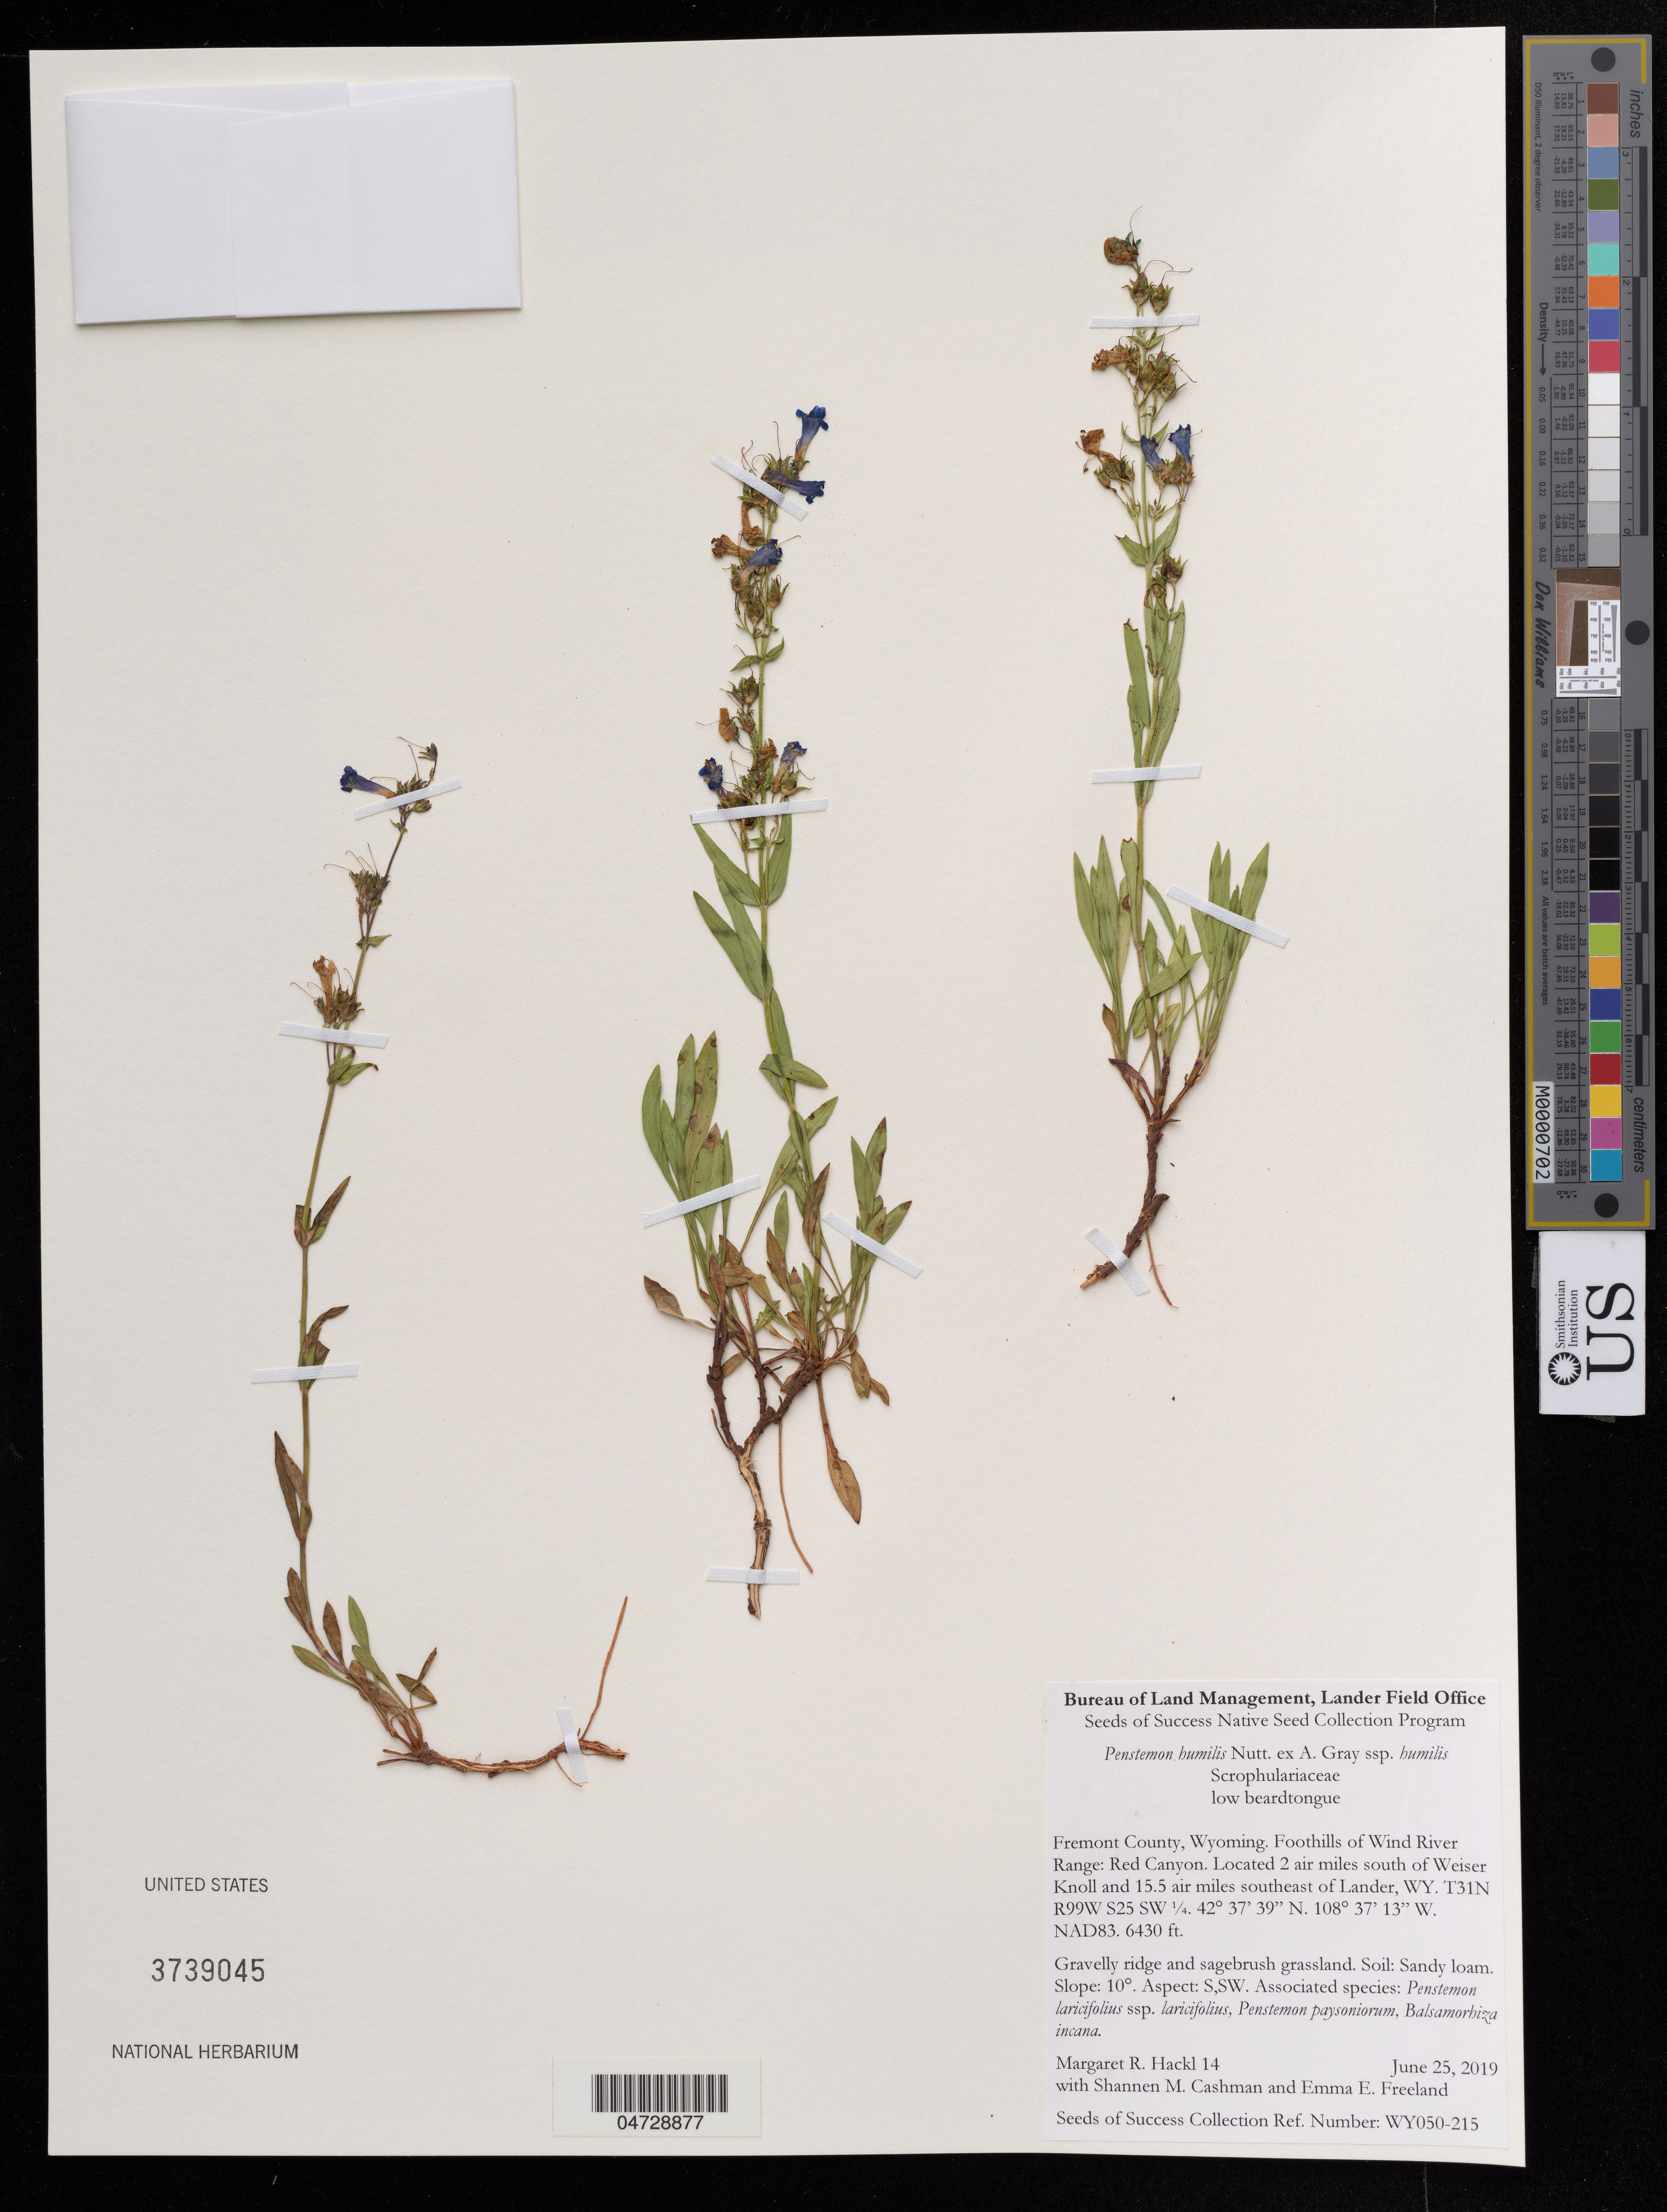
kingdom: Plantae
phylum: Tracheophyta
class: Magnoliopsida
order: Lamiales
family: Plantaginaceae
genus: Penstemon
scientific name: Penstemon humilis subsp. humilis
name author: Nutt. ex A. Gray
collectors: M. Hackl, S. Cashman & E. Freeland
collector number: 14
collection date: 2019-06-25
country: United States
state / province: Wyoming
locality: Fremont County, Foothills of Wind River Range: Red Canyon. Located 2 air miles south of Weiser Knoll and 15.5 air miles southeast of Lander.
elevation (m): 1960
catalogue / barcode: US 3739045